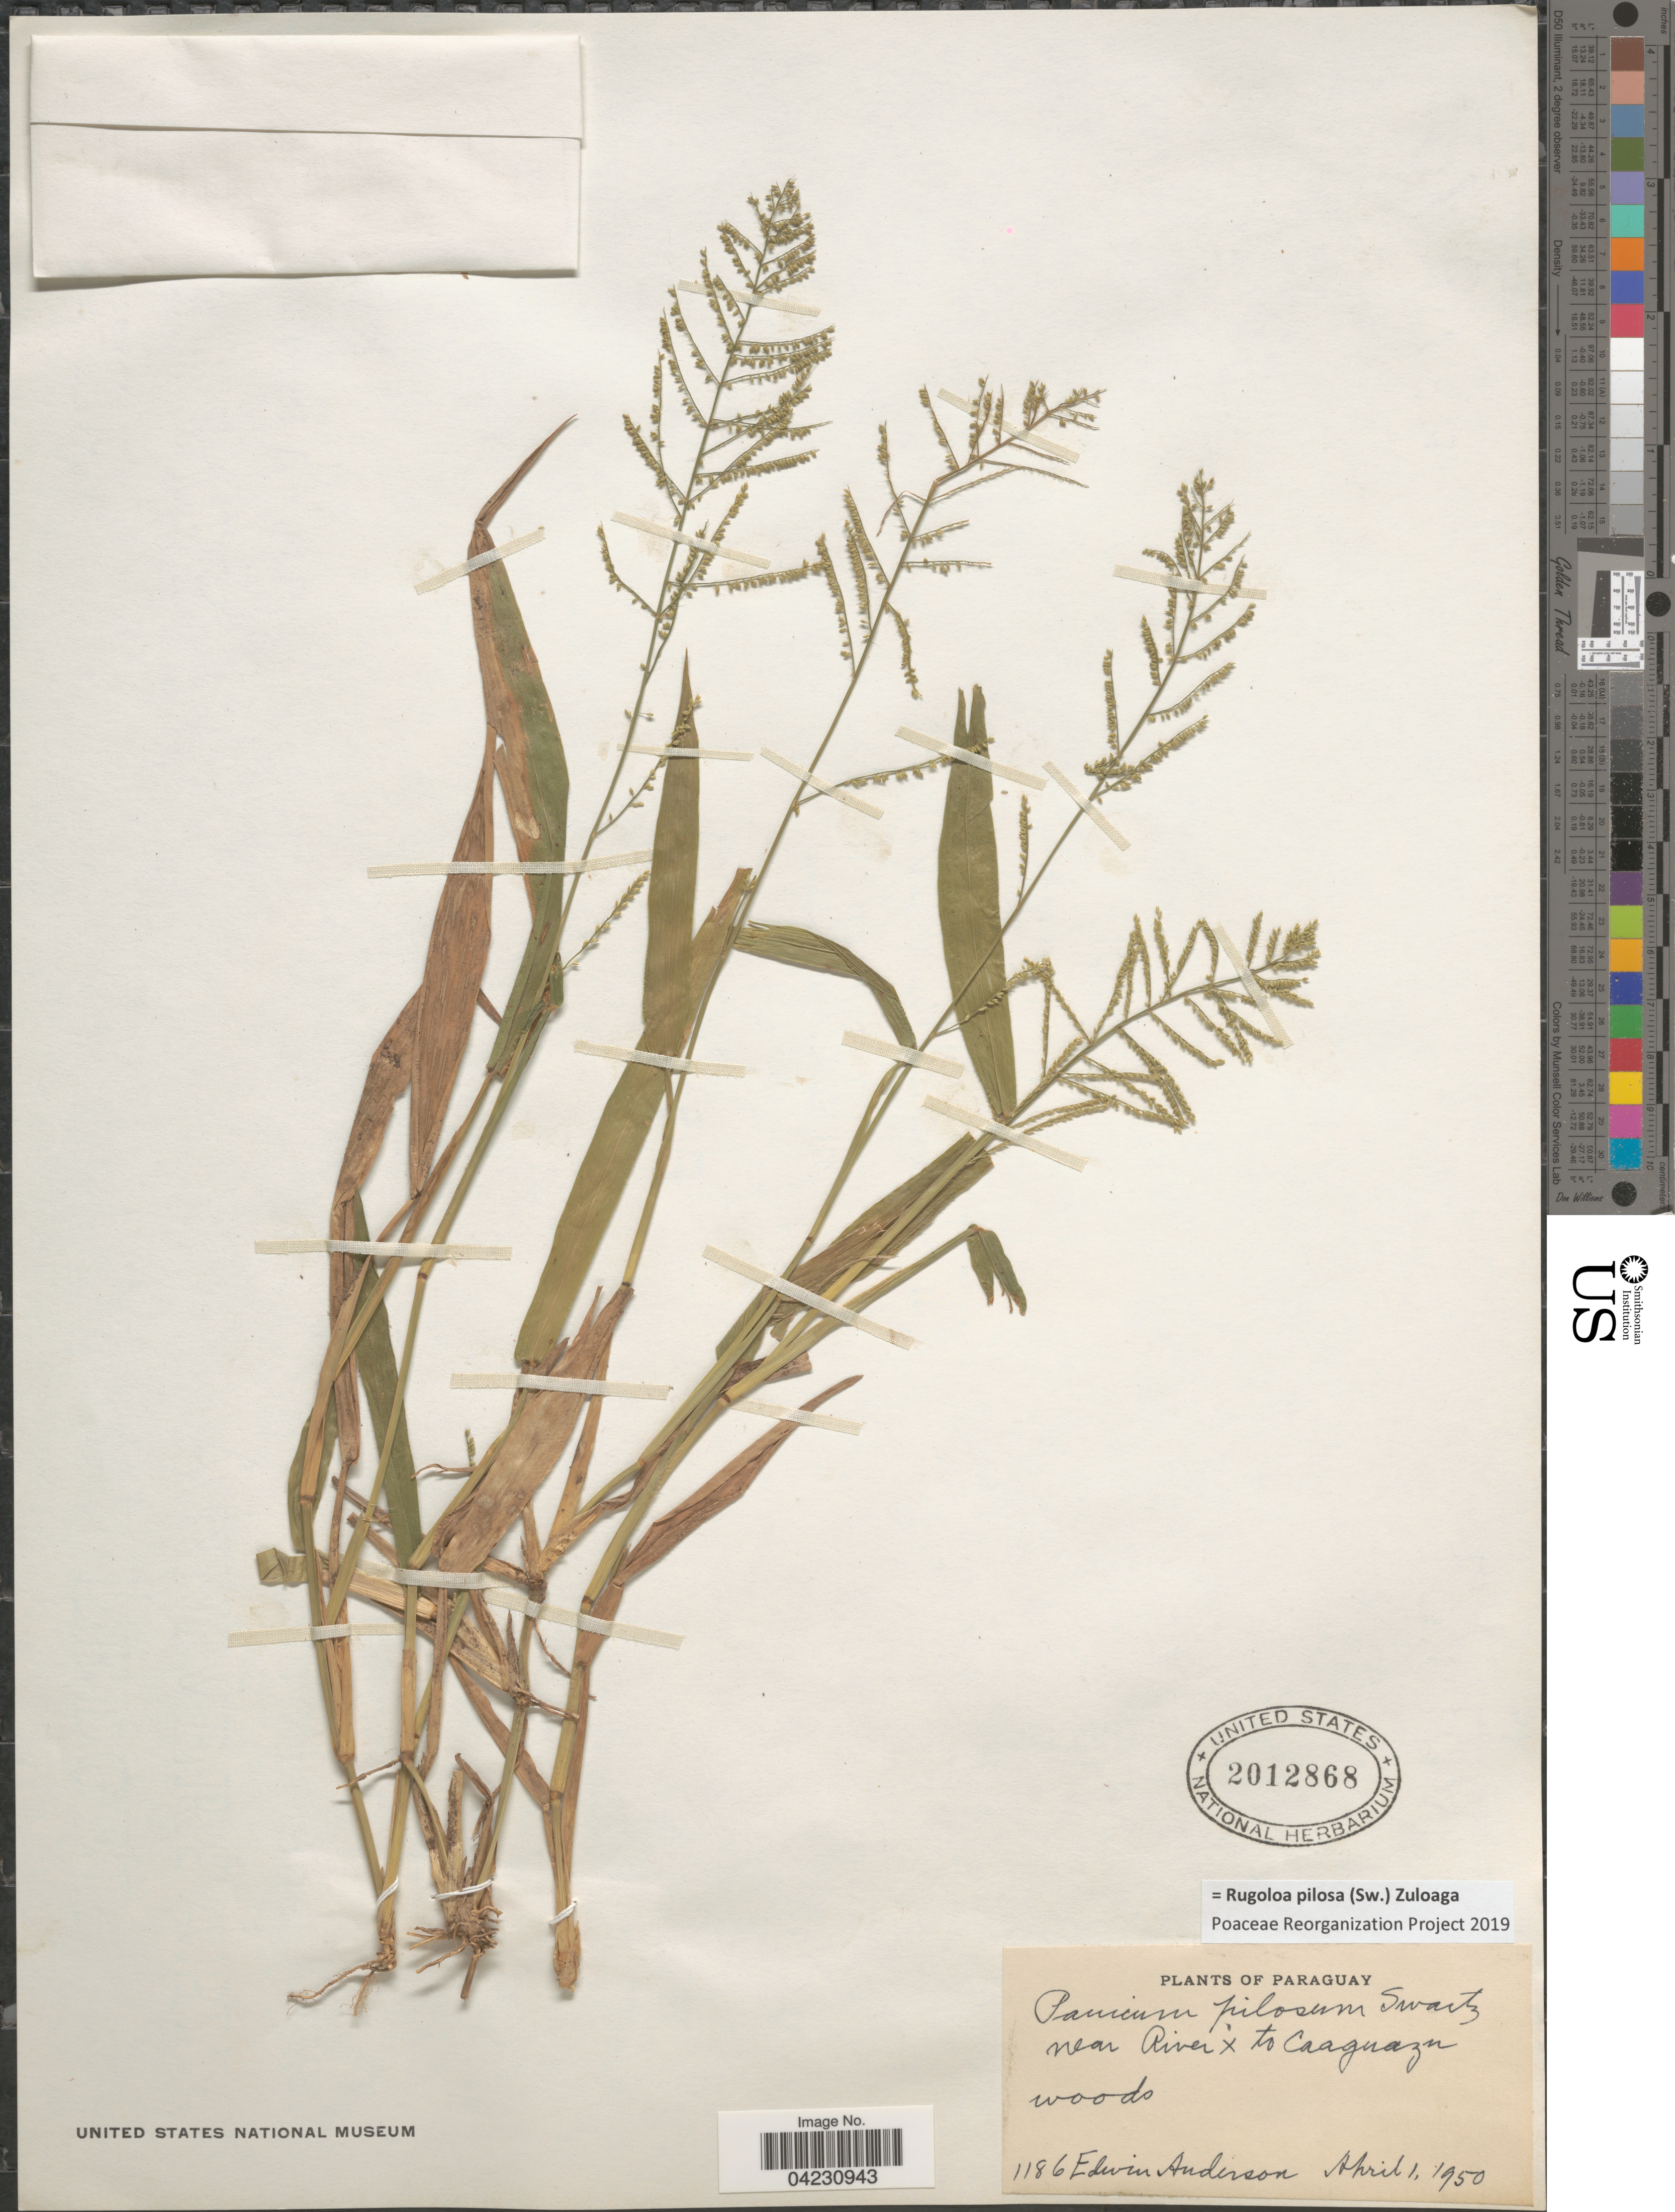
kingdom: Plantae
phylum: Tracheophyta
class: Liliopsida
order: Poales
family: Poaceae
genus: Rugoloa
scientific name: Rugoloa pilosa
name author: (Sw.) Zuloaga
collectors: E. Anderson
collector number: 1186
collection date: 1950-04-01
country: Paraguay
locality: Near River [Foreign script] to Caaguazu woods.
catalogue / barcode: US 2012868